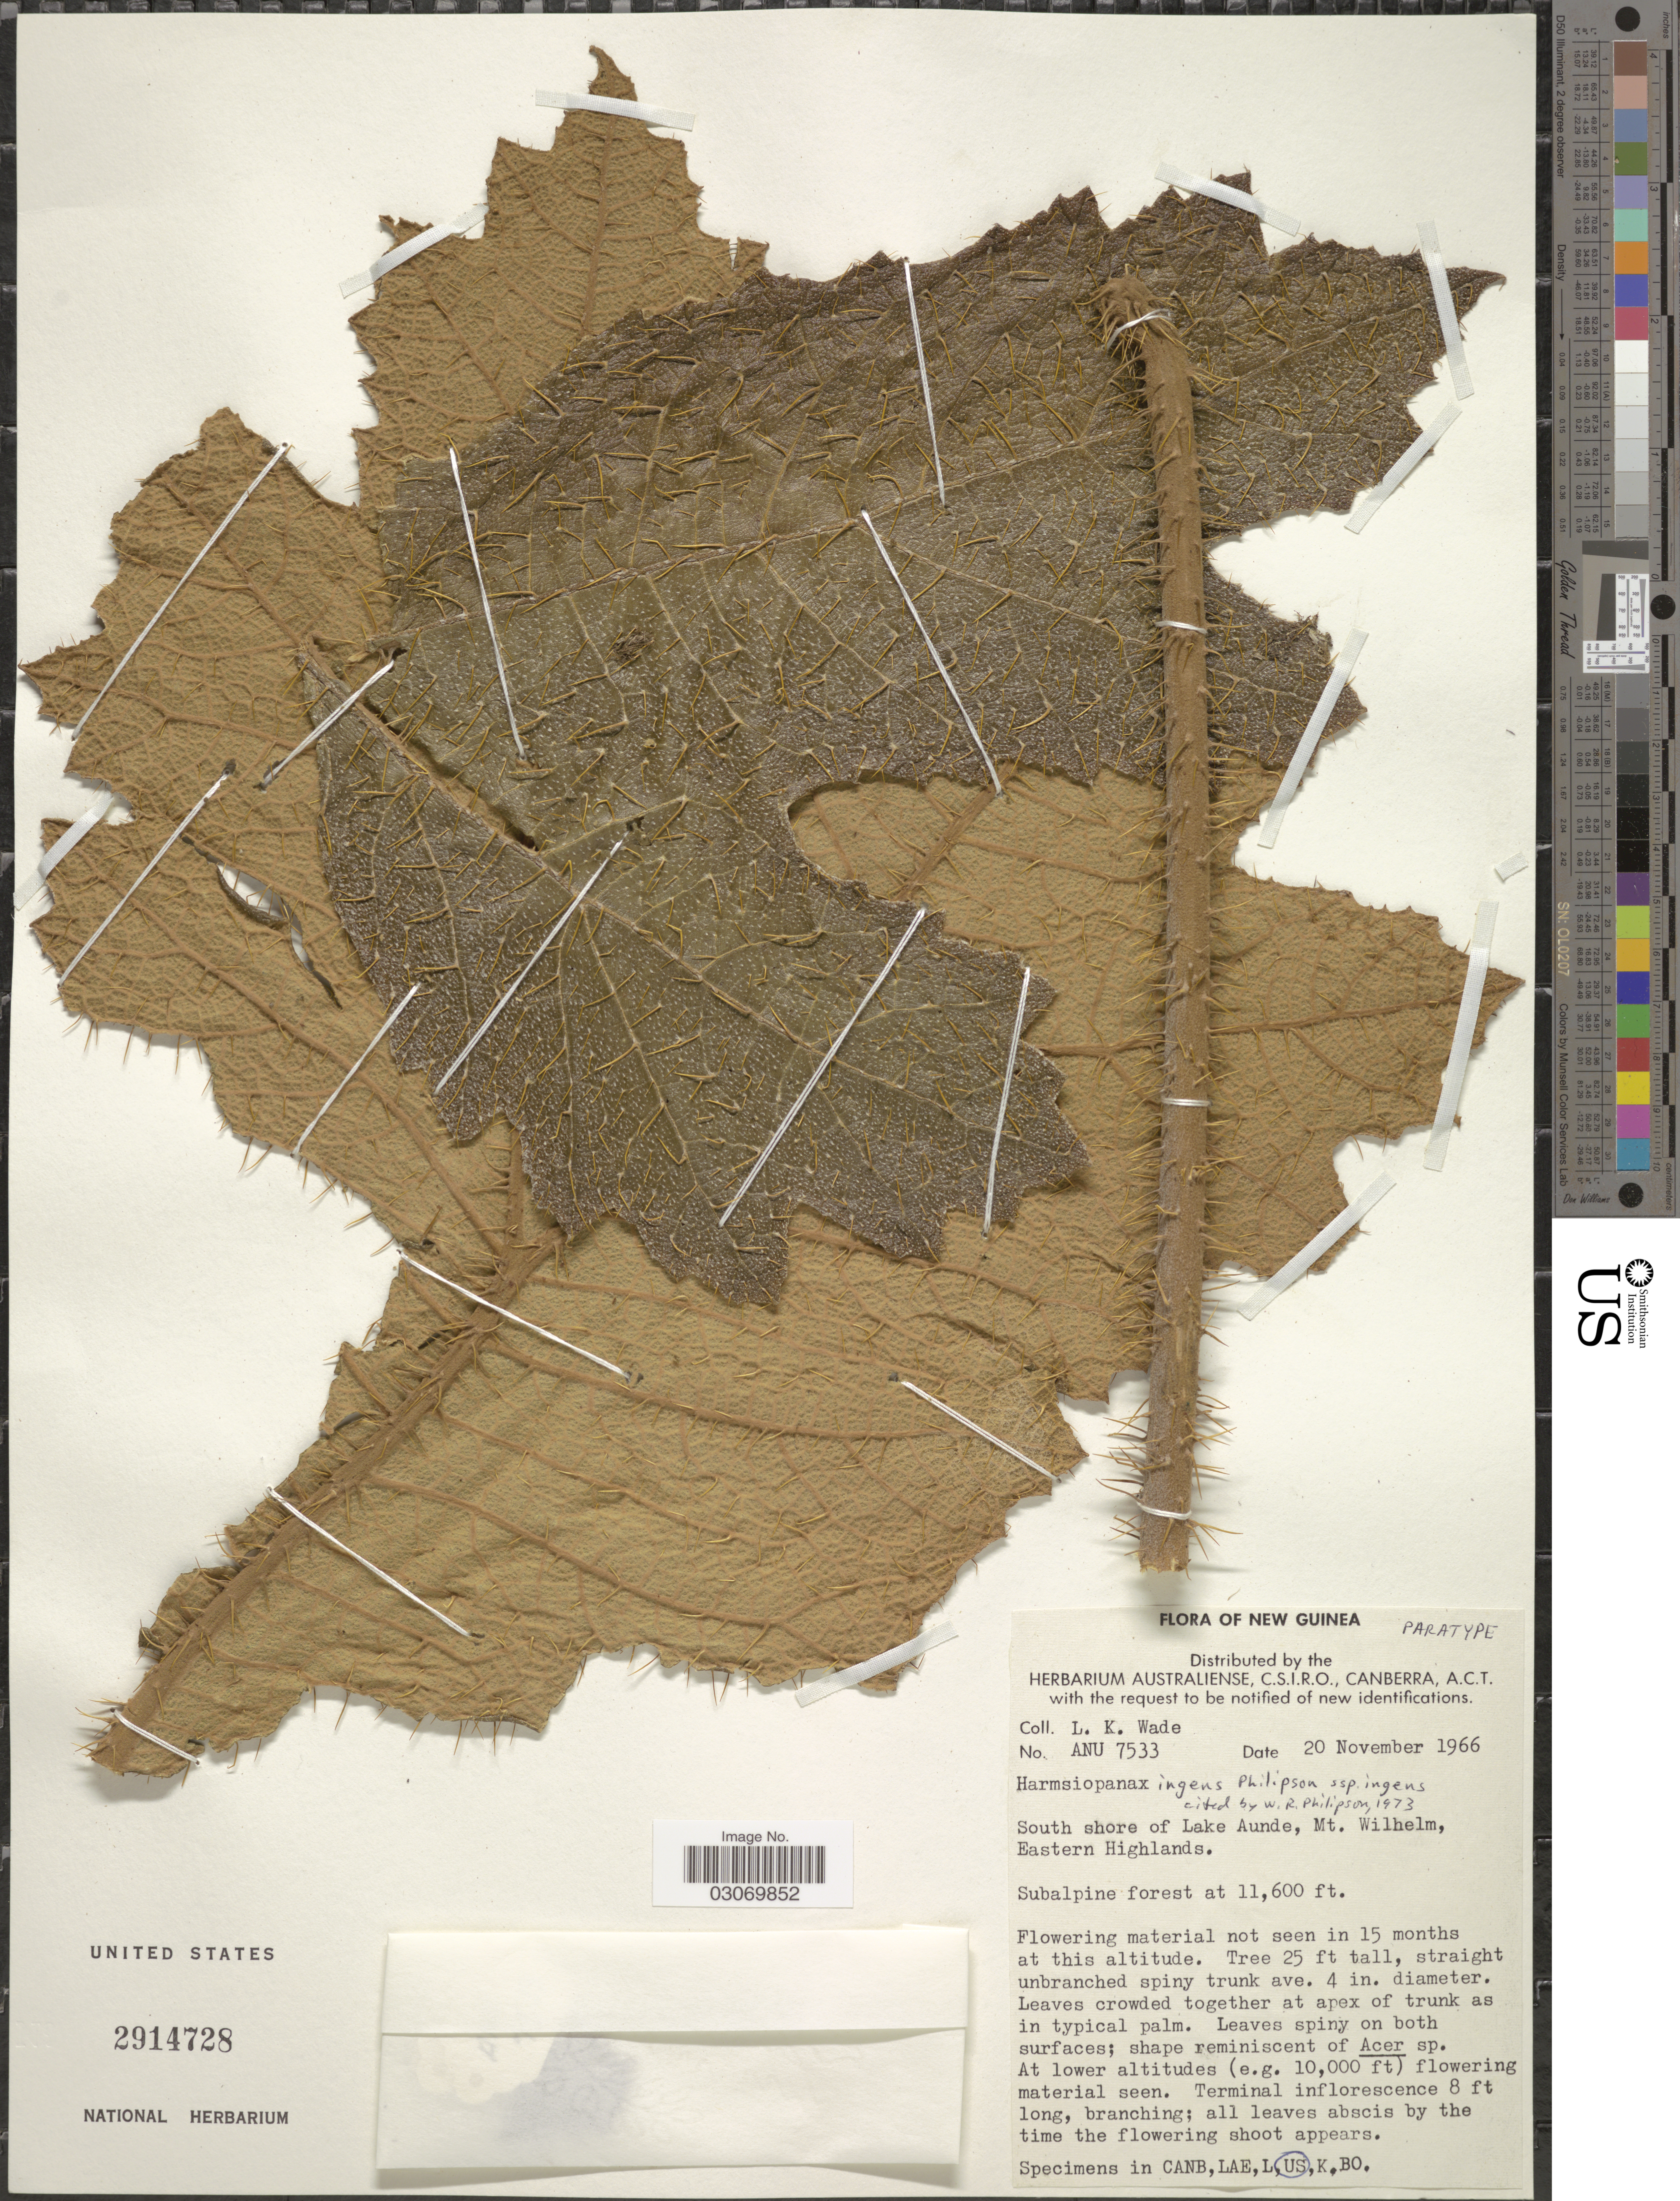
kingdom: Plantae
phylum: Tracheophyta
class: Magnoliopsida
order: Apiales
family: Araliaceae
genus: Harmsiopanax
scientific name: Harmsiopanax ingens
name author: Philipson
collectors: L. K. Wade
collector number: ANU 7533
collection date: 1966-11-20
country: Papua New Guinea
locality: New Guinea, South shore of Lake Aunde, Mt. Wilhlem, Eastern Highlands.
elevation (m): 3536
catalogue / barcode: US 2914728